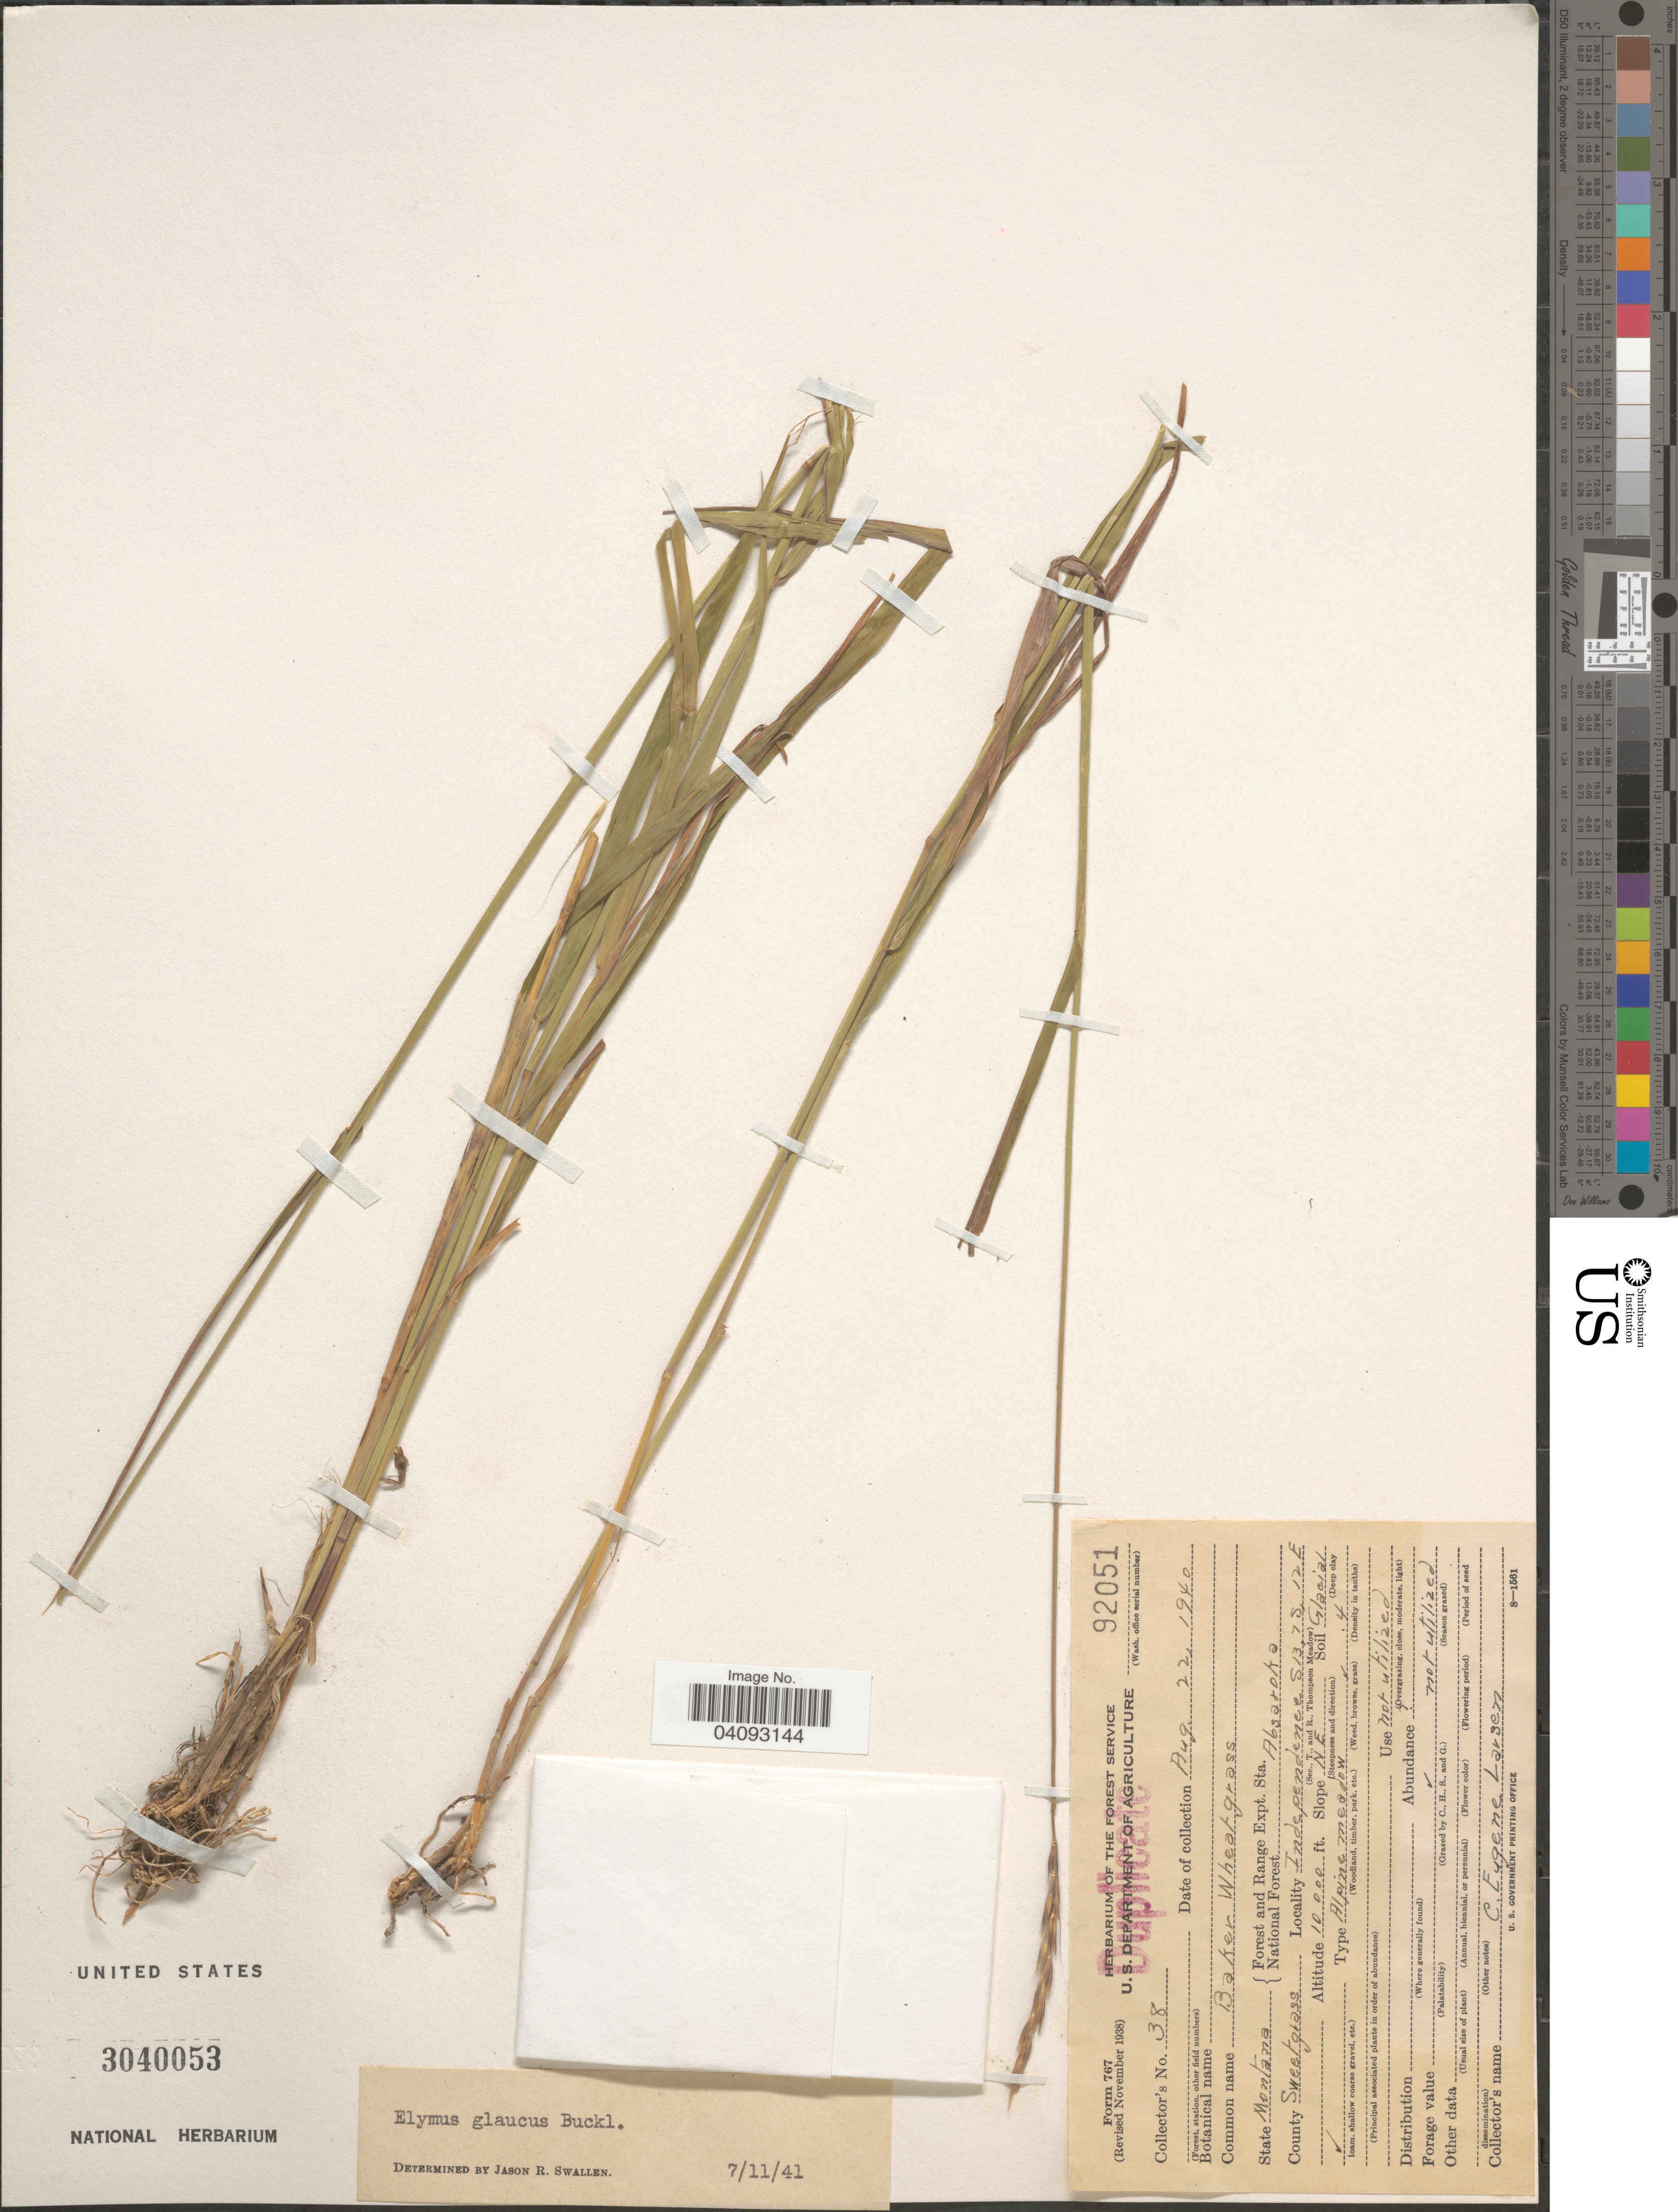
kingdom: Plantae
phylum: Tracheophyta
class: Liliopsida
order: Poales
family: Poaceae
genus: Elymus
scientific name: Elymus glaucus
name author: Buckley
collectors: C. Larsen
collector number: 38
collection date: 1940-08-22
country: United States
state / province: Montana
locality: Forest and Range Expt. Sta. National Forest Absaroka. County Sweetgrass. Independence S13, 7S, 12E. Slope N.E.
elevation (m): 3048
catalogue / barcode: US 3040053